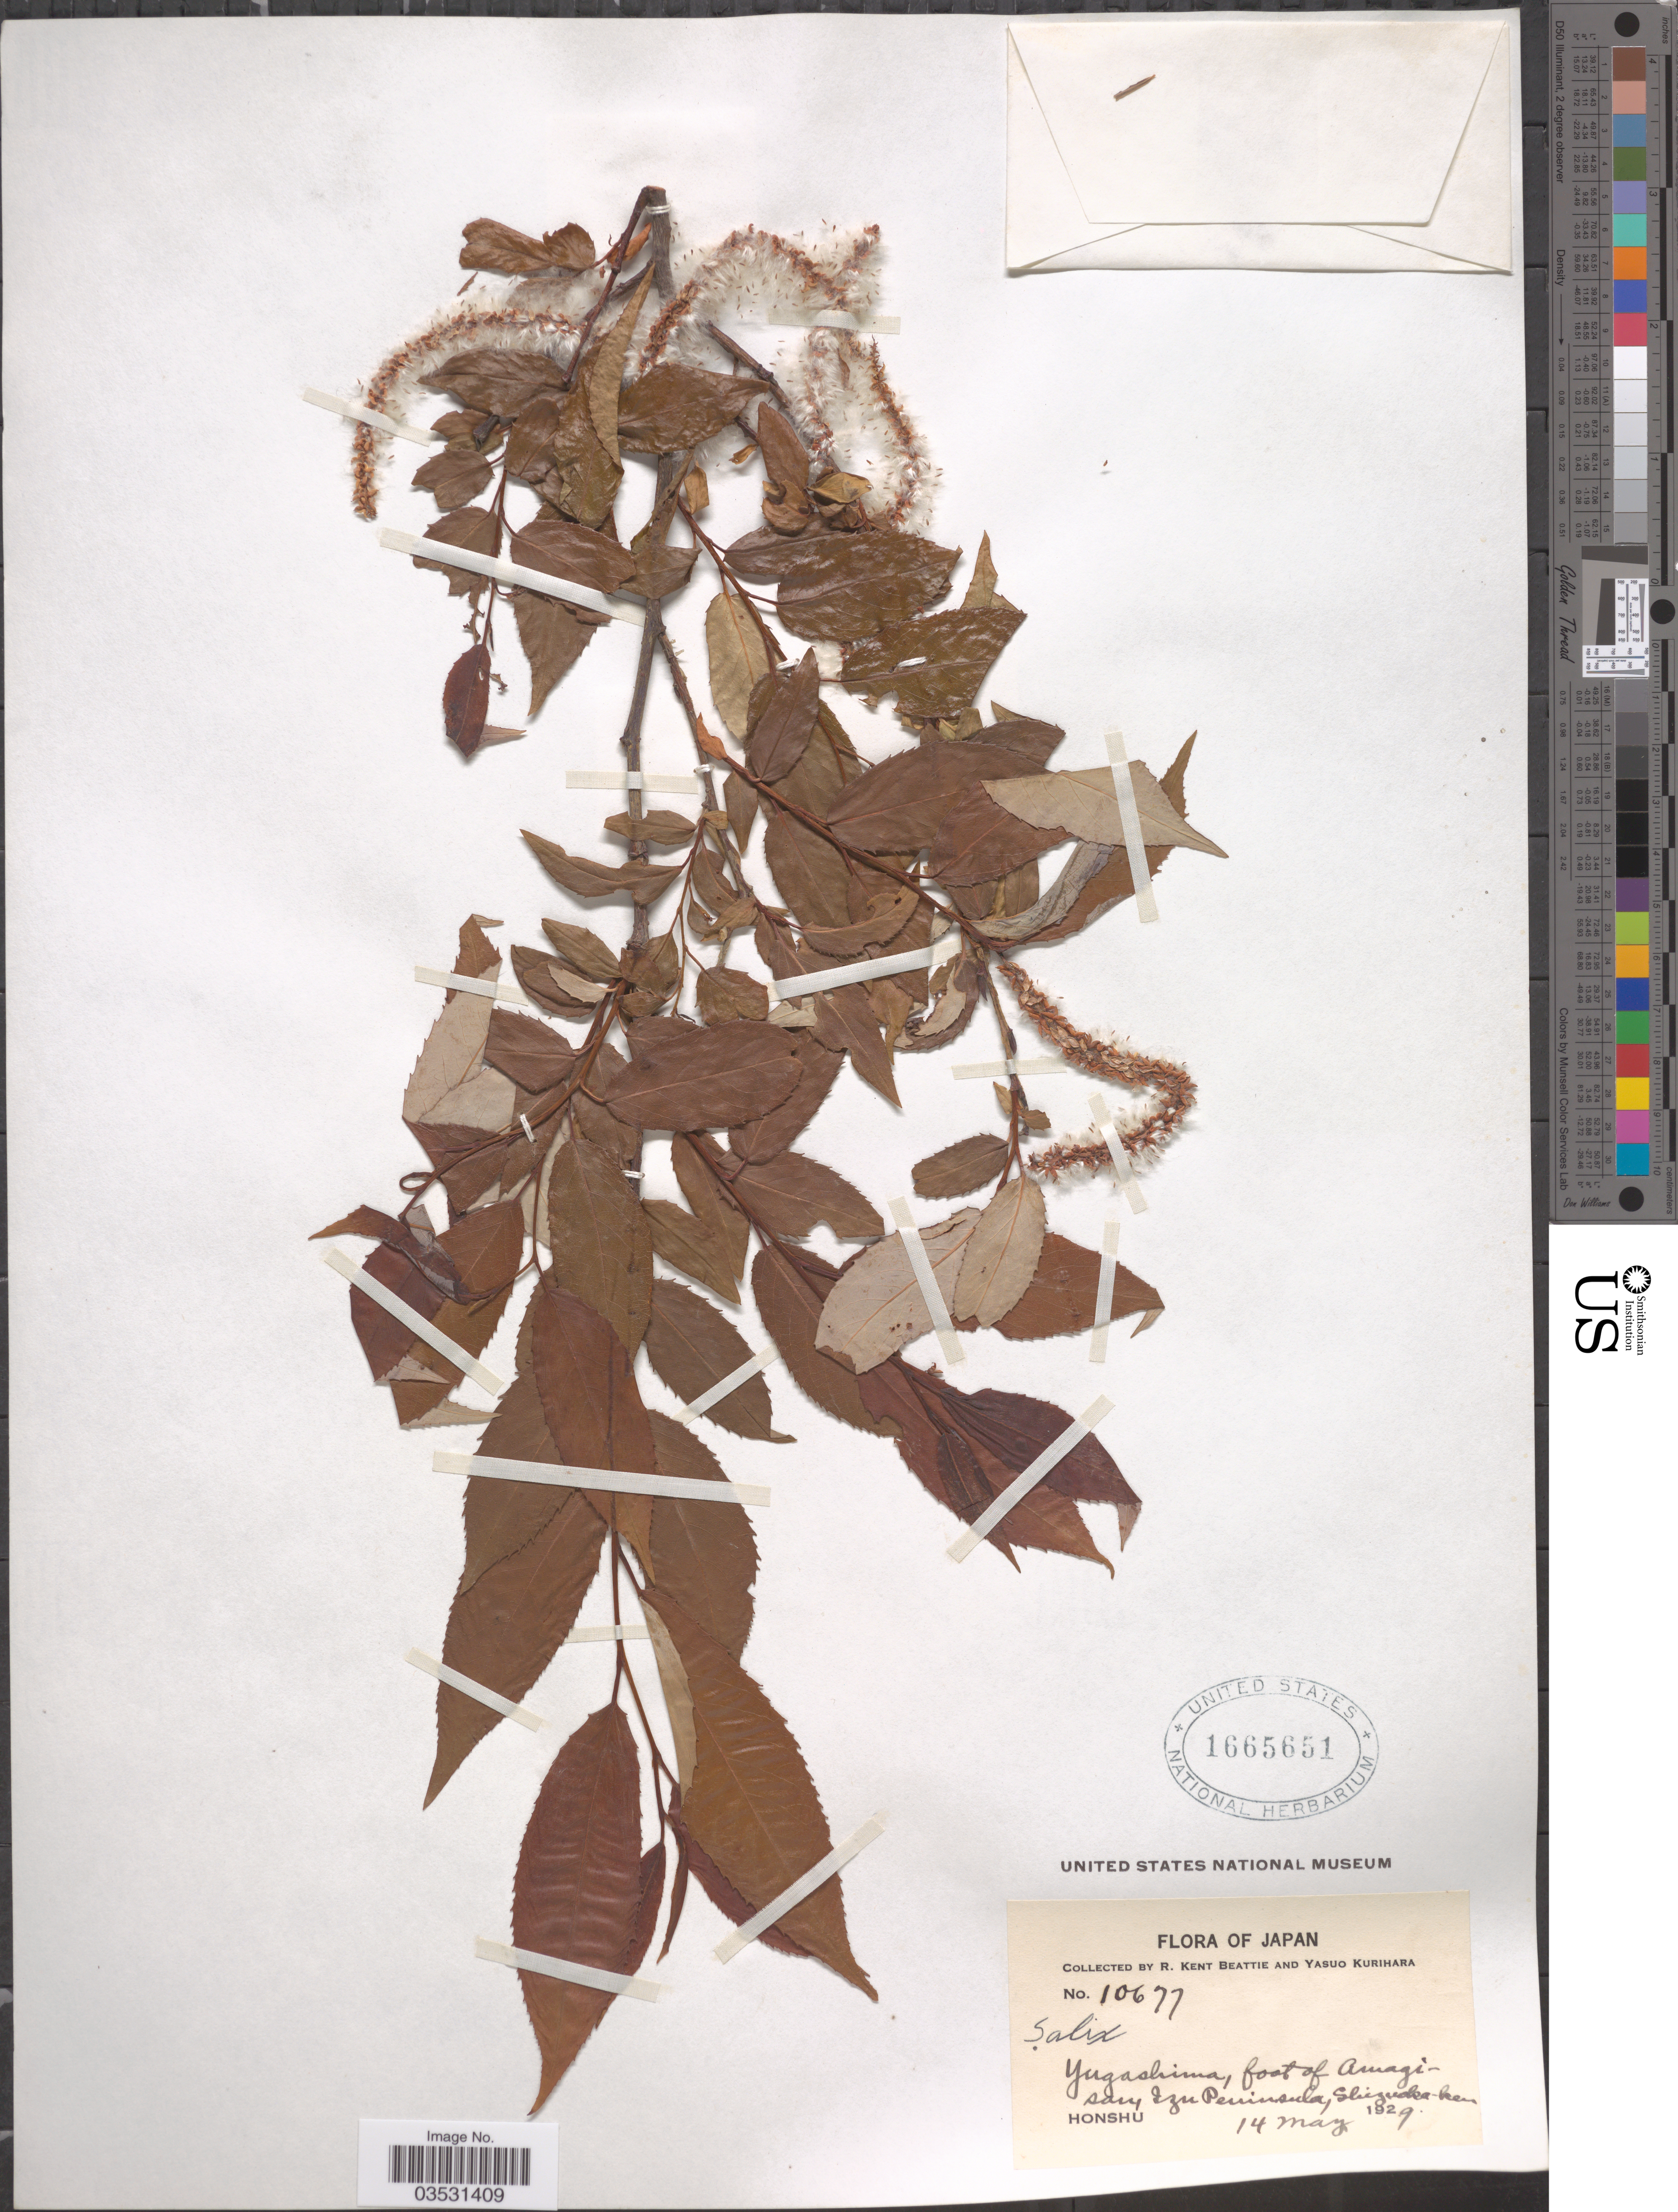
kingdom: Plantae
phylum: Tracheophyta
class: Magnoliopsida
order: Malpighiales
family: Salicaceae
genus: Salix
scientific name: Salix cordata x S. sericea Marshall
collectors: R. K. Beattie & Y. Kurihara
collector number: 10677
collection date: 1929-05-14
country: Japan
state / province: Sizuoka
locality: Honshu. Yugashima, foot of Amagi-san, Izu Peninsula, Shizuoka-ken.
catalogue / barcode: US 1665651